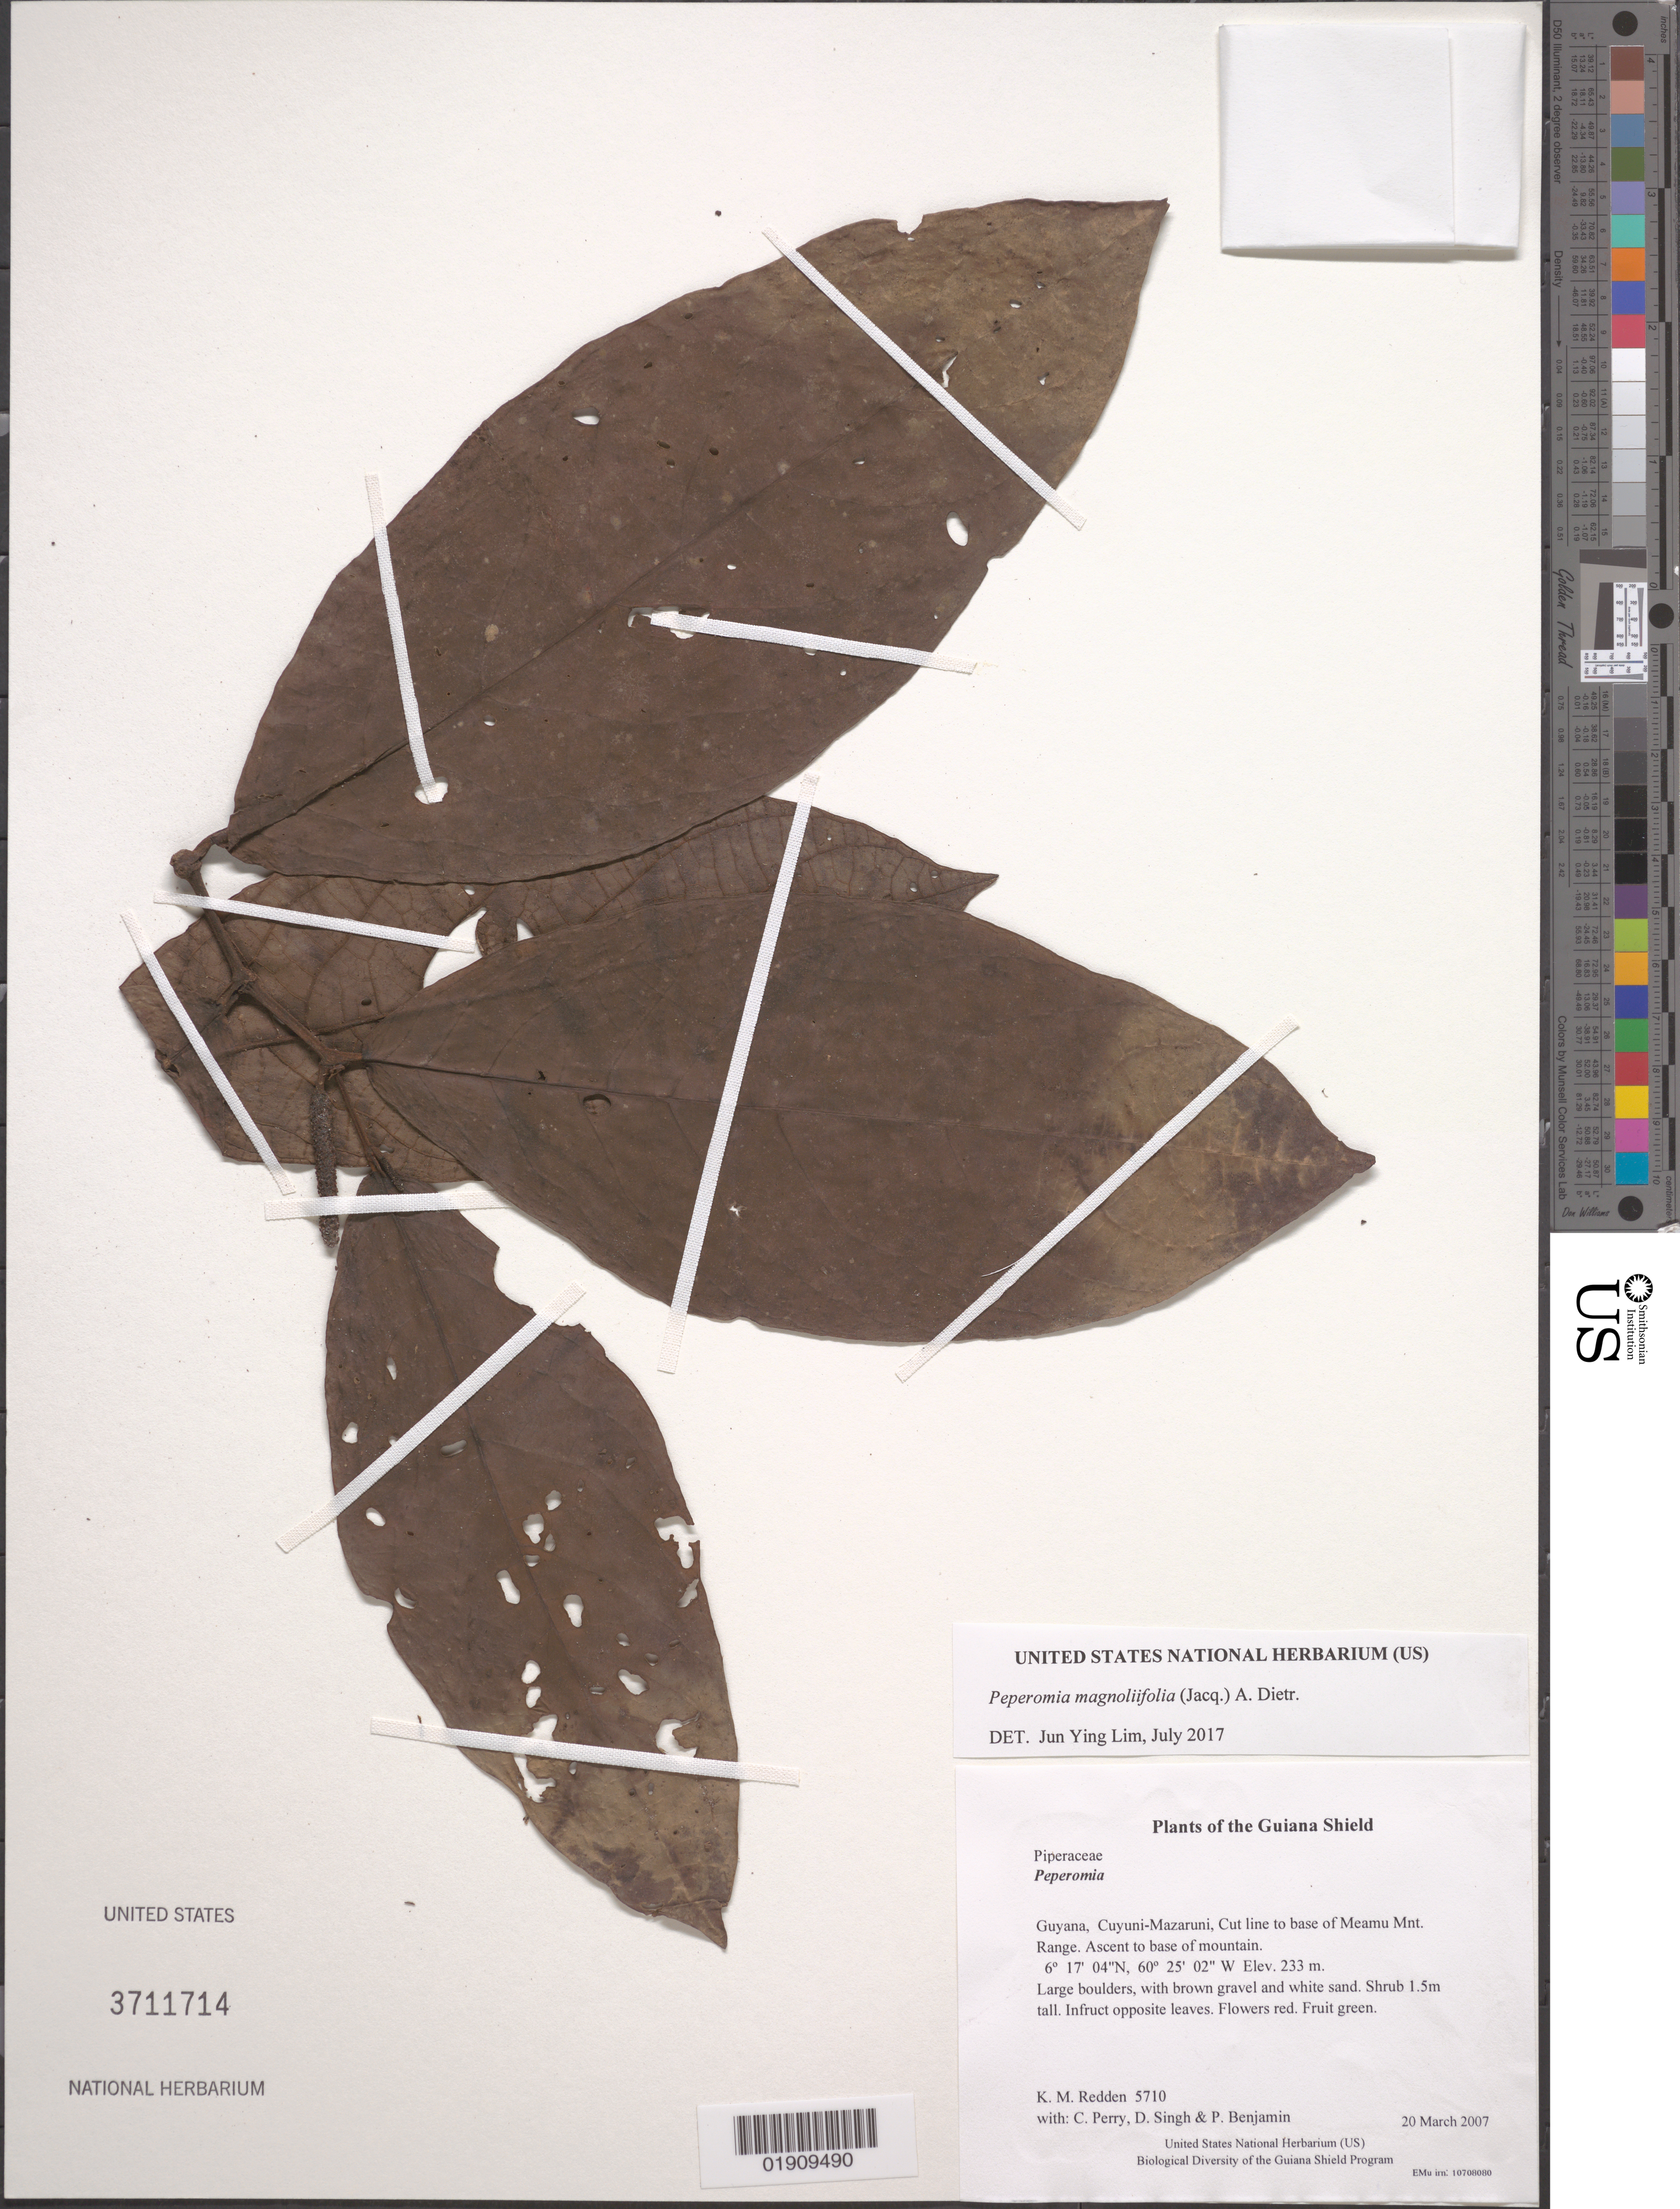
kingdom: Plantae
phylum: Tracheophyta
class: Magnoliopsida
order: Piperales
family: Piperaceae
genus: Piper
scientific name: Piper sp.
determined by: Jiménez, José Estaban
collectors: K. M. Redden, C. Perry, D. Singh & P. Benjamin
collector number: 5710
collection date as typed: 20 March 2007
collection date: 2007-03-20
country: Guyana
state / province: Cuyuni-Mazaruni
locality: Cut line to base of Meamu Mnt. Range. Ascent to base of mountain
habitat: Large boulders, with brown gravel and white sand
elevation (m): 233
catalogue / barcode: US 3711714